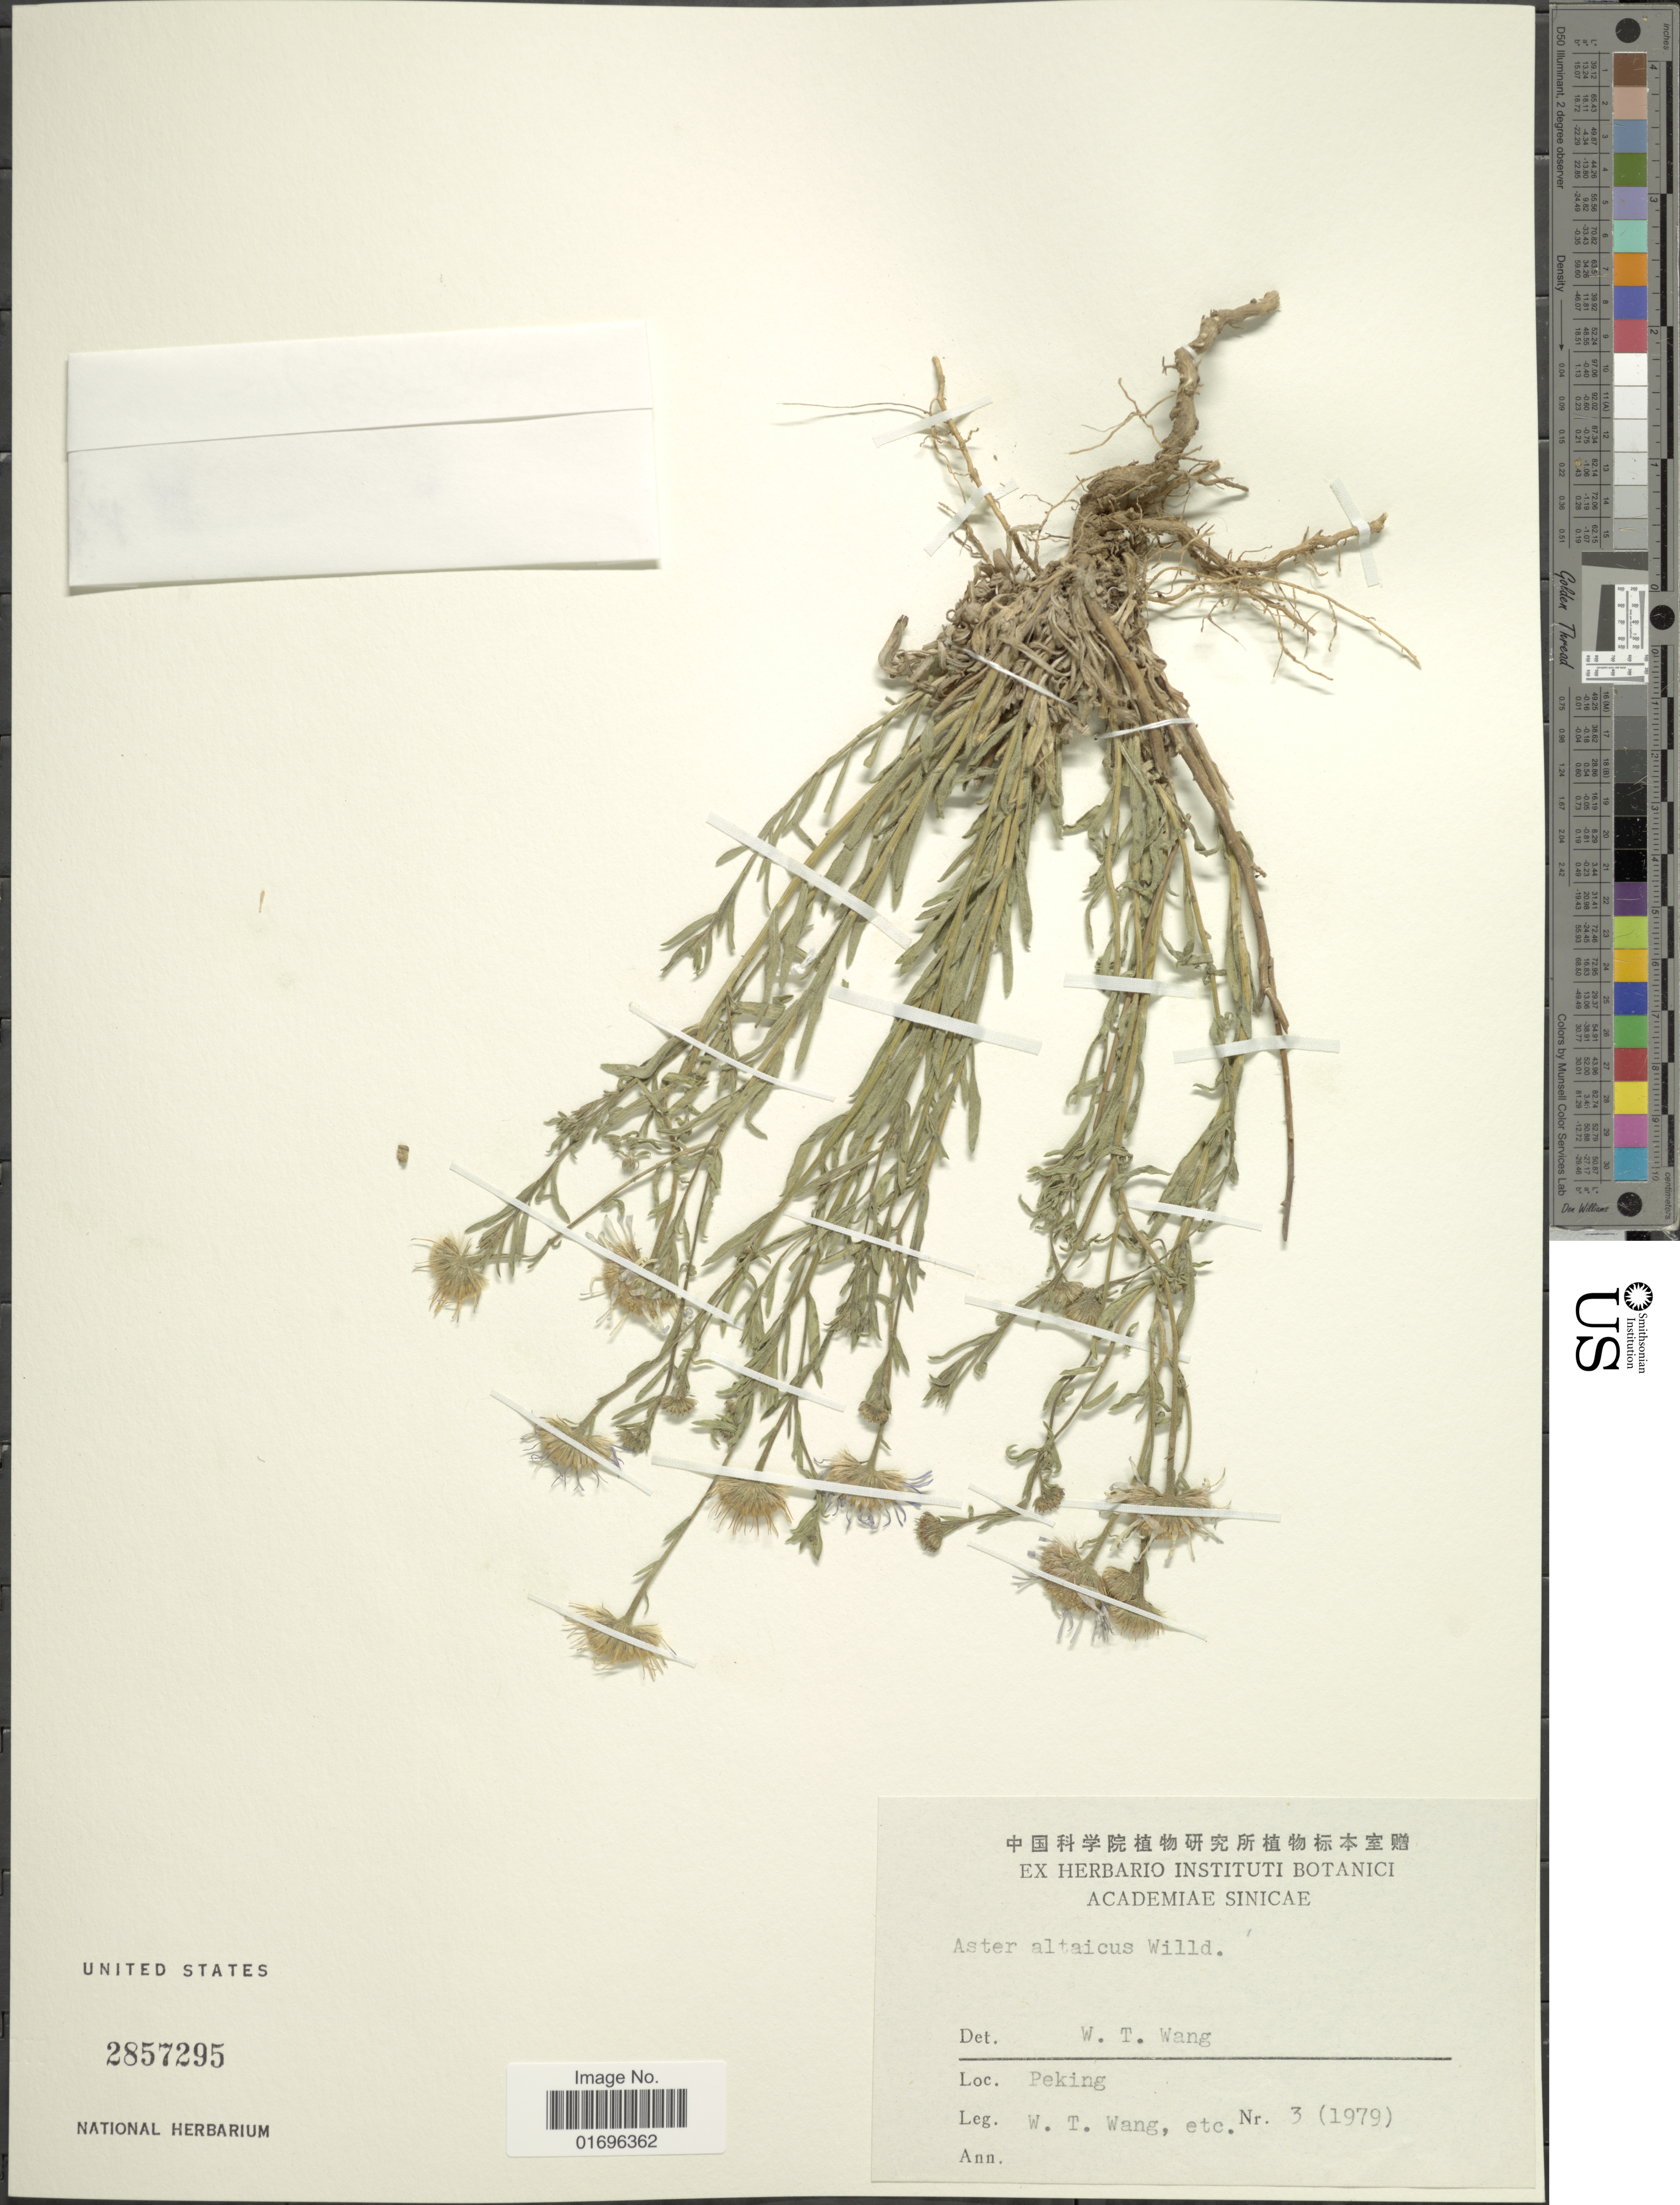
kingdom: Plantae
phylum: Tracheophyta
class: Magnoliopsida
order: Asterales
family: Asteraceae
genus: Aster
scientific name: Aster altaicus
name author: Willd.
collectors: W. T. Wang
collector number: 3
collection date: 1979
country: China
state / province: Beijing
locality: Peking.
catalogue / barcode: US 2857295